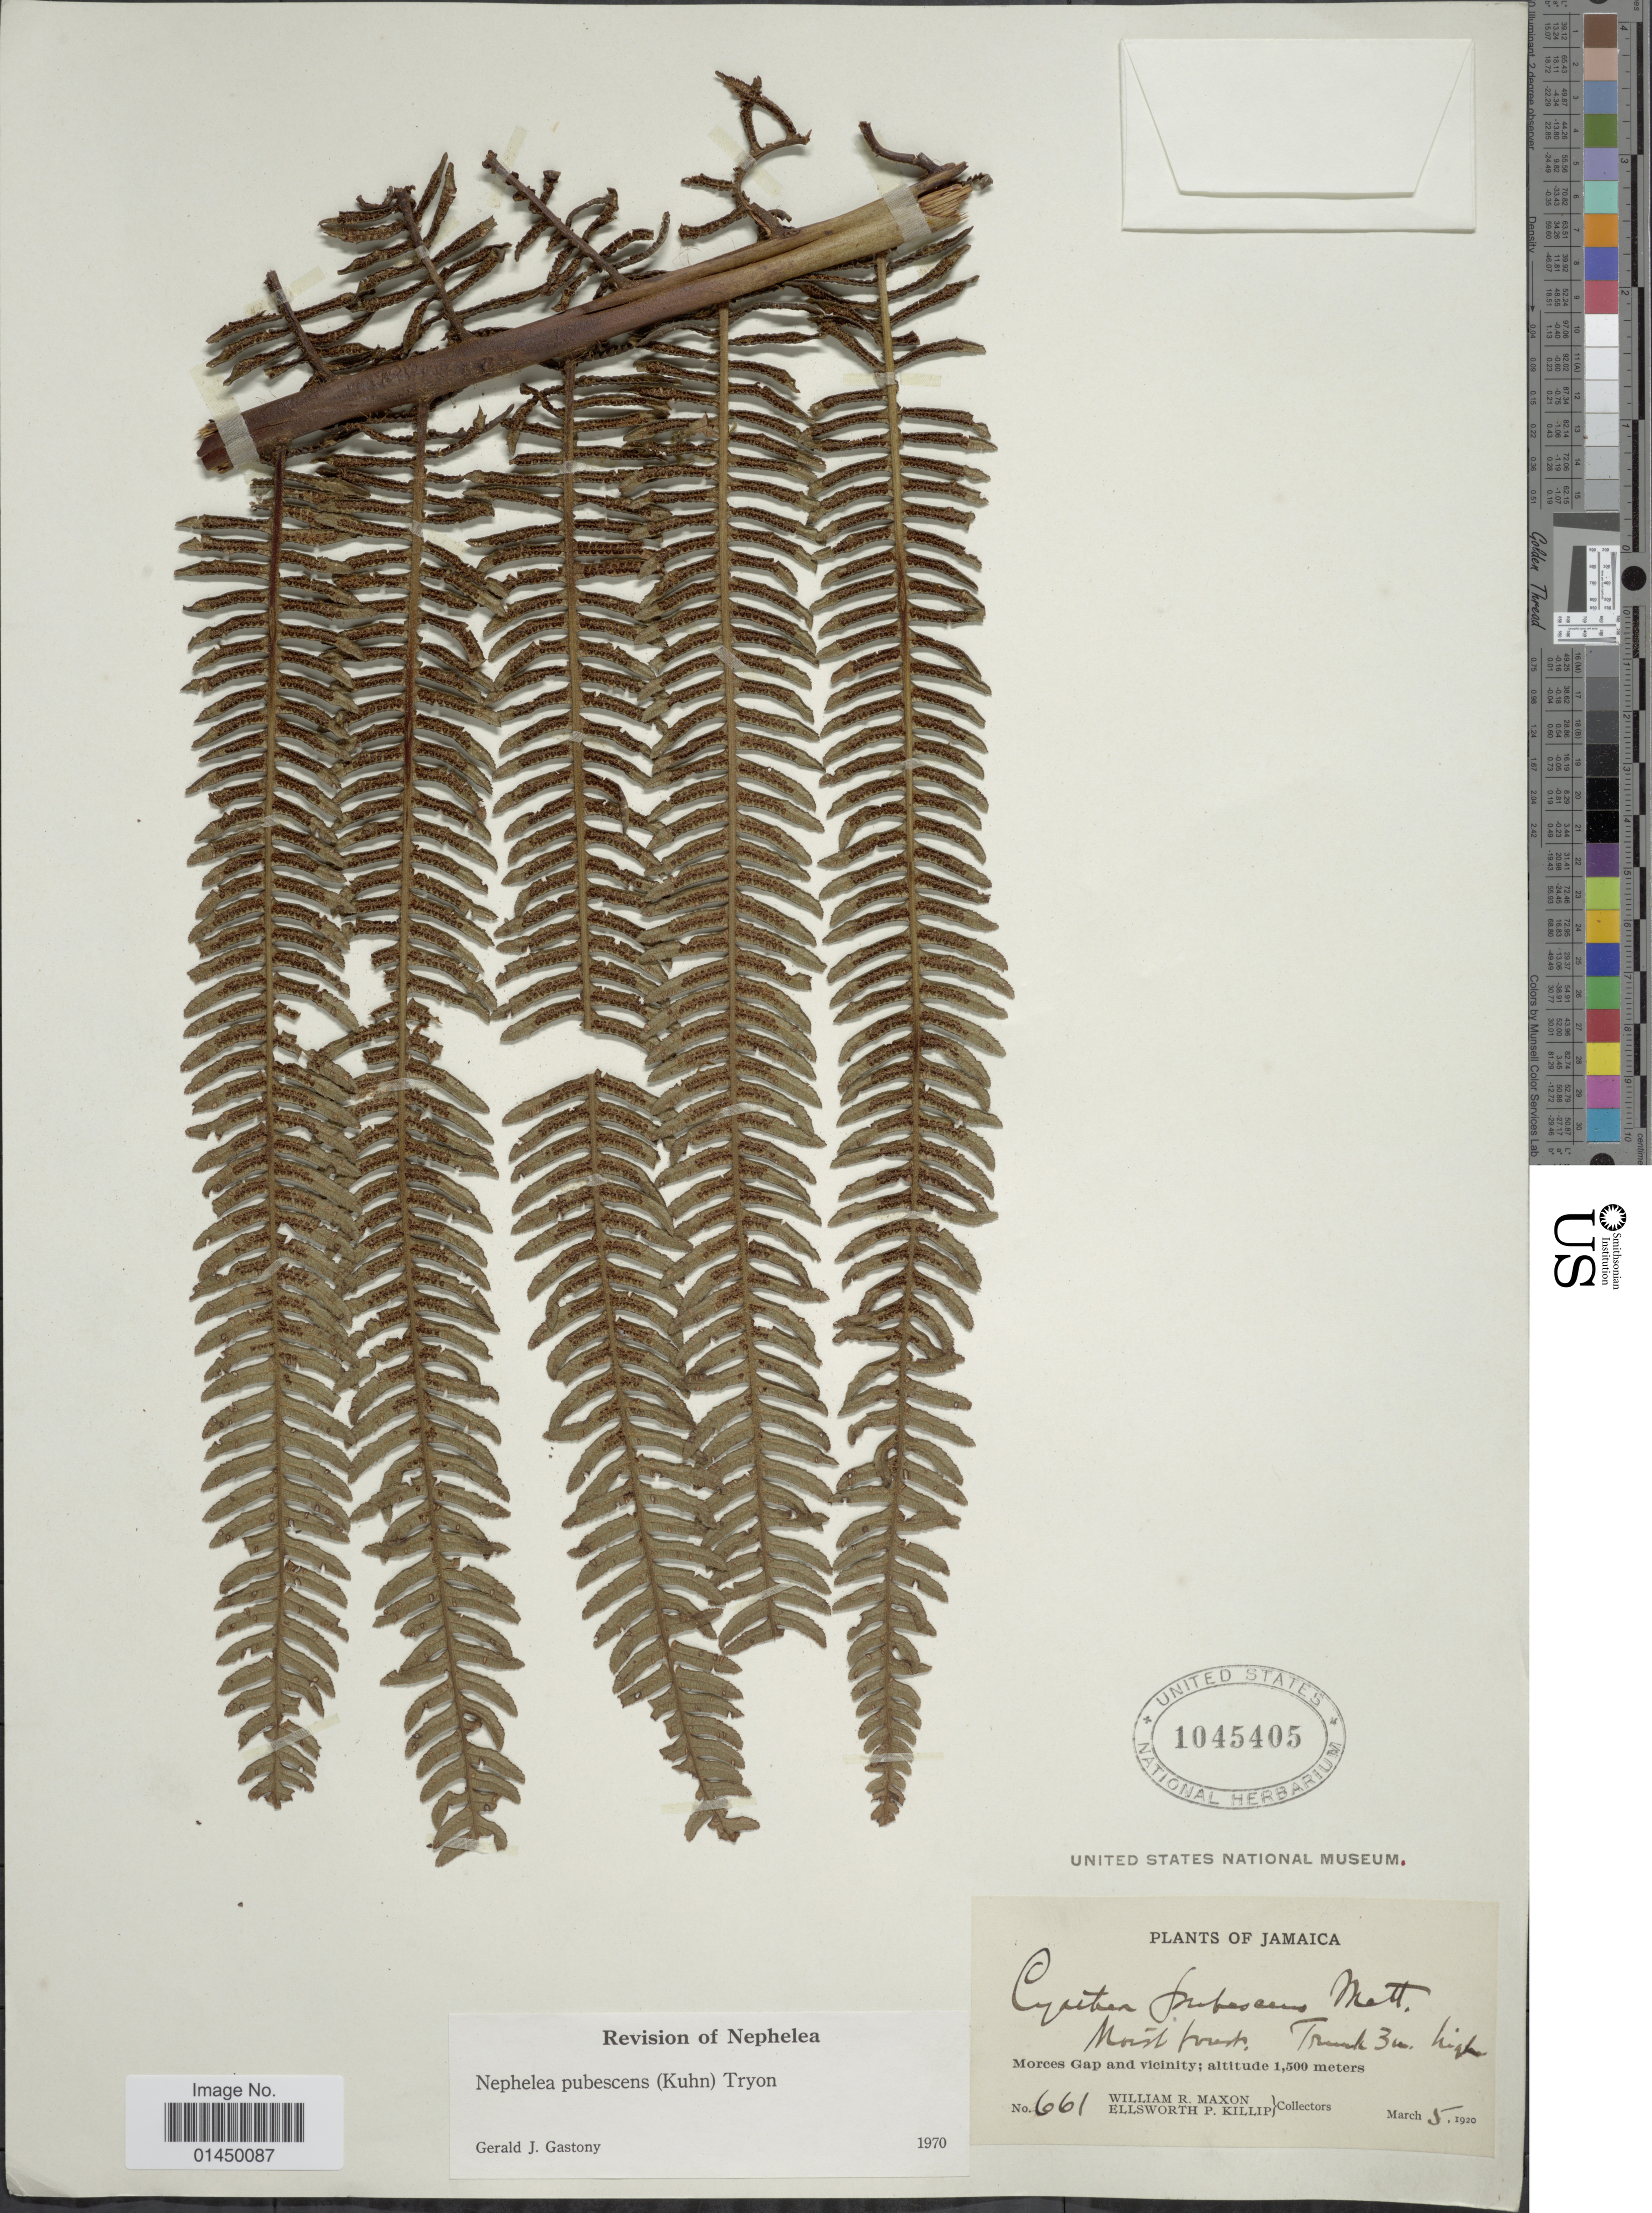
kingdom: Plantae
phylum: Tracheophyta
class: Polypodiopsida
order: Cyatheales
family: Cyatheaceae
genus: Cyathea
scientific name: Cyathea bipinnatifida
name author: (Baker) Domin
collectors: W. R. Maxon & E. P. Killip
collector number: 661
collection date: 1920-03-05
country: Jamaica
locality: Morces Gap and vicinity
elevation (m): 1500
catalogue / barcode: US 1045405